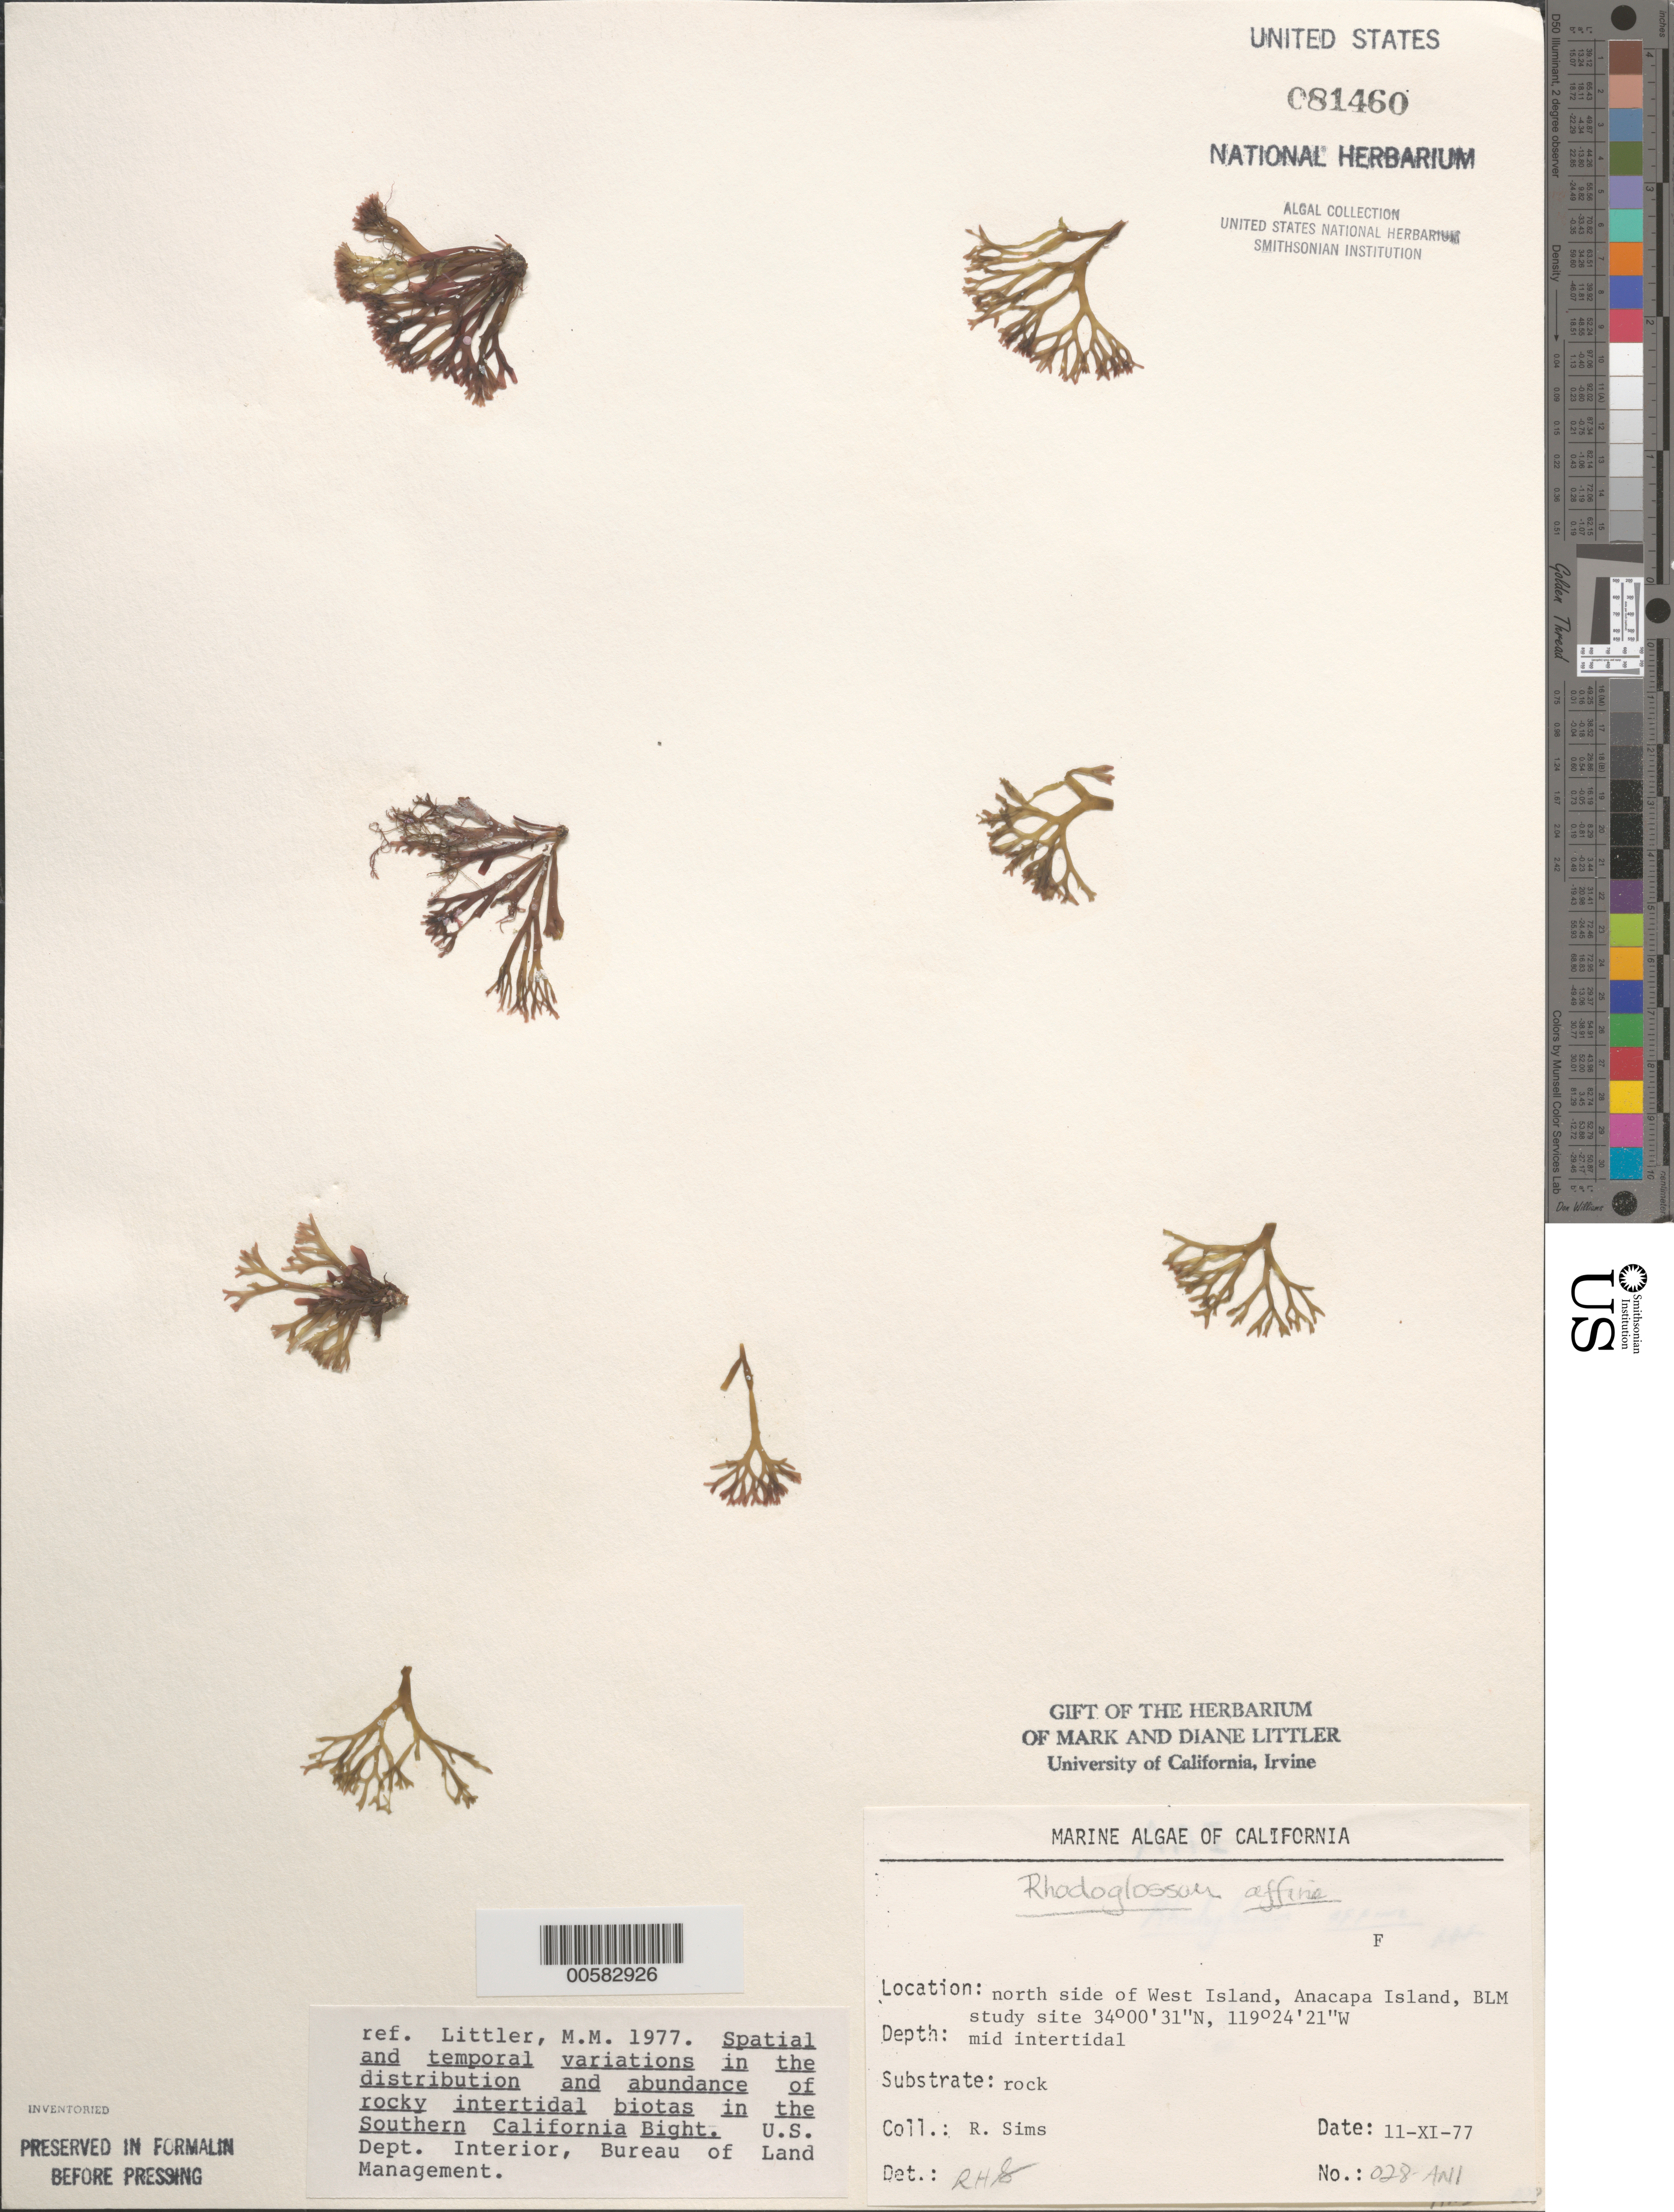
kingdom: Plantae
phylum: Rhodophyta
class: Florideophyceae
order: Gigartinales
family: Gigartinaceae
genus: Mazzaella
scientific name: Mazzaella affinis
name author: (Harvey) Fredericq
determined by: Algae name updating Project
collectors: R. H. Sims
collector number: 028-ANI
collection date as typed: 11 Nov 1977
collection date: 1977-11-11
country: United States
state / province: California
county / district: Ventura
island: Anacapa Island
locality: North side of west island, northwest end of Frenchy's Cove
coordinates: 34 00'31"N, 119 24'21"W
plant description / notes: BLM-SOCALBIGHT Rocky Intertidal Survey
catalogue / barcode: US 81460